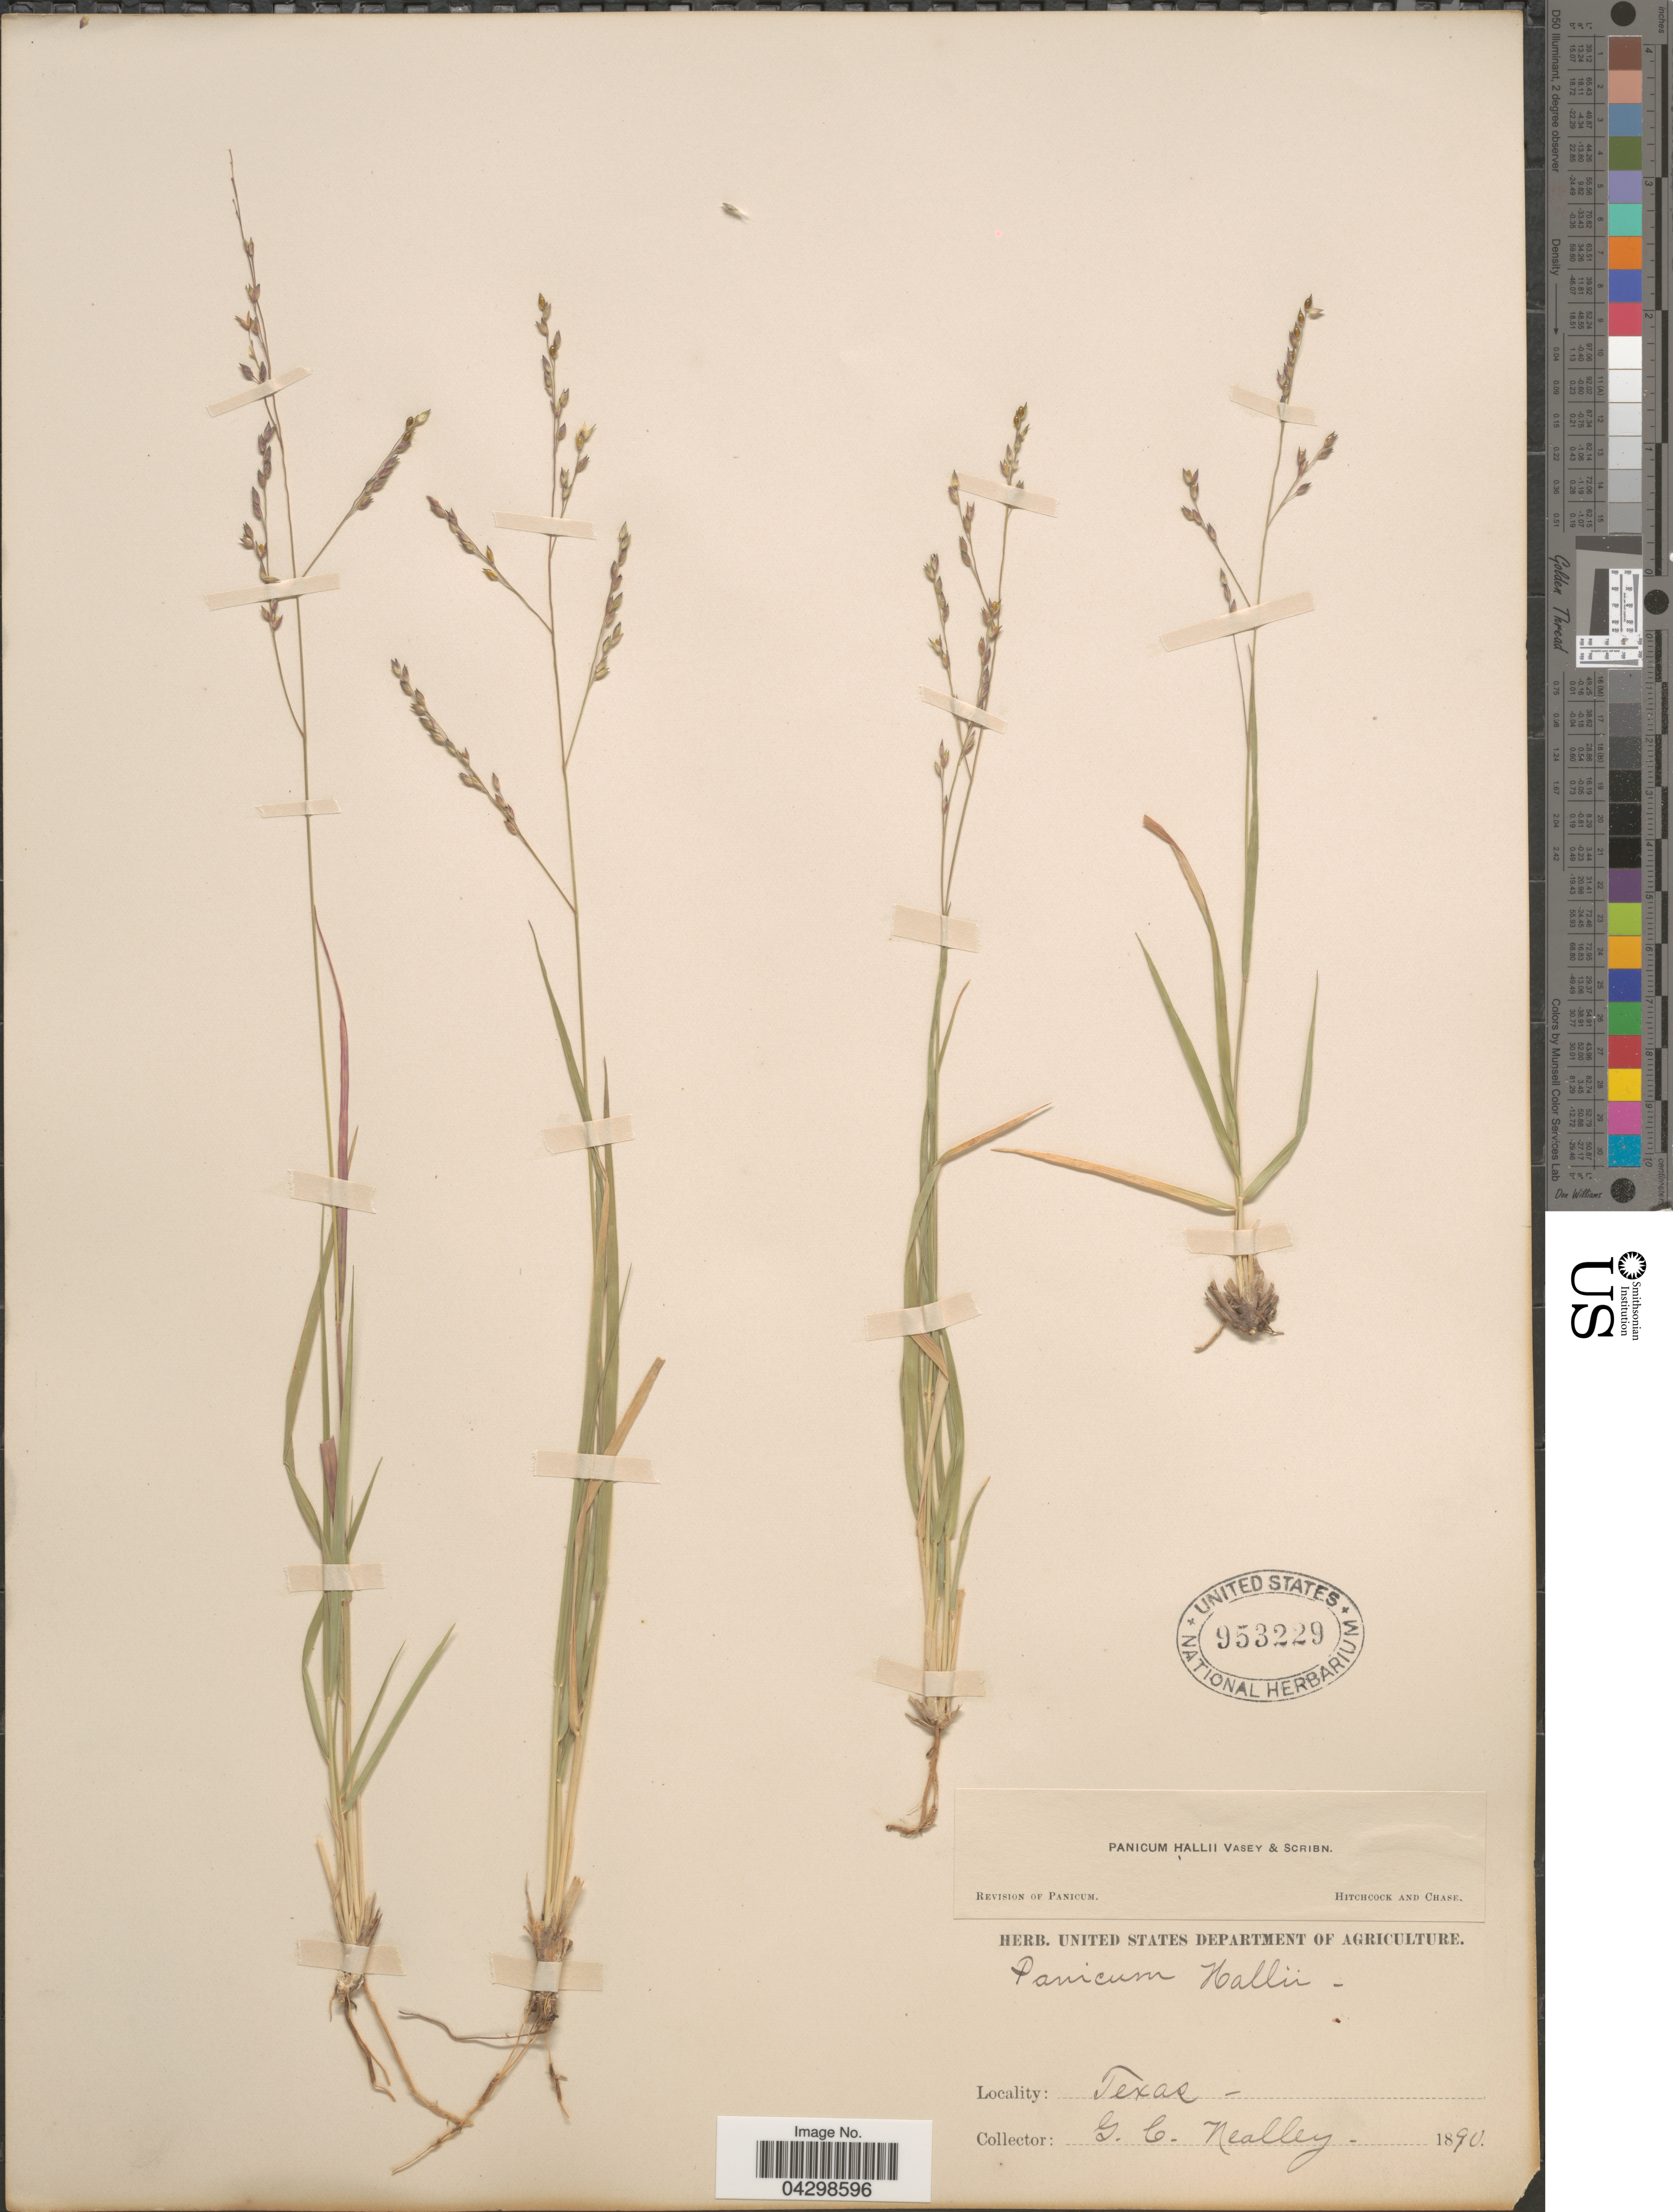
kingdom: Plantae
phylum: Tracheophyta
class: Liliopsida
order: Poales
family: Poaceae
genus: Panicum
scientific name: Panicum hallii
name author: Vasey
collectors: G. C. Nealley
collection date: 1890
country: United States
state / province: Texas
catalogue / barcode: US 953229